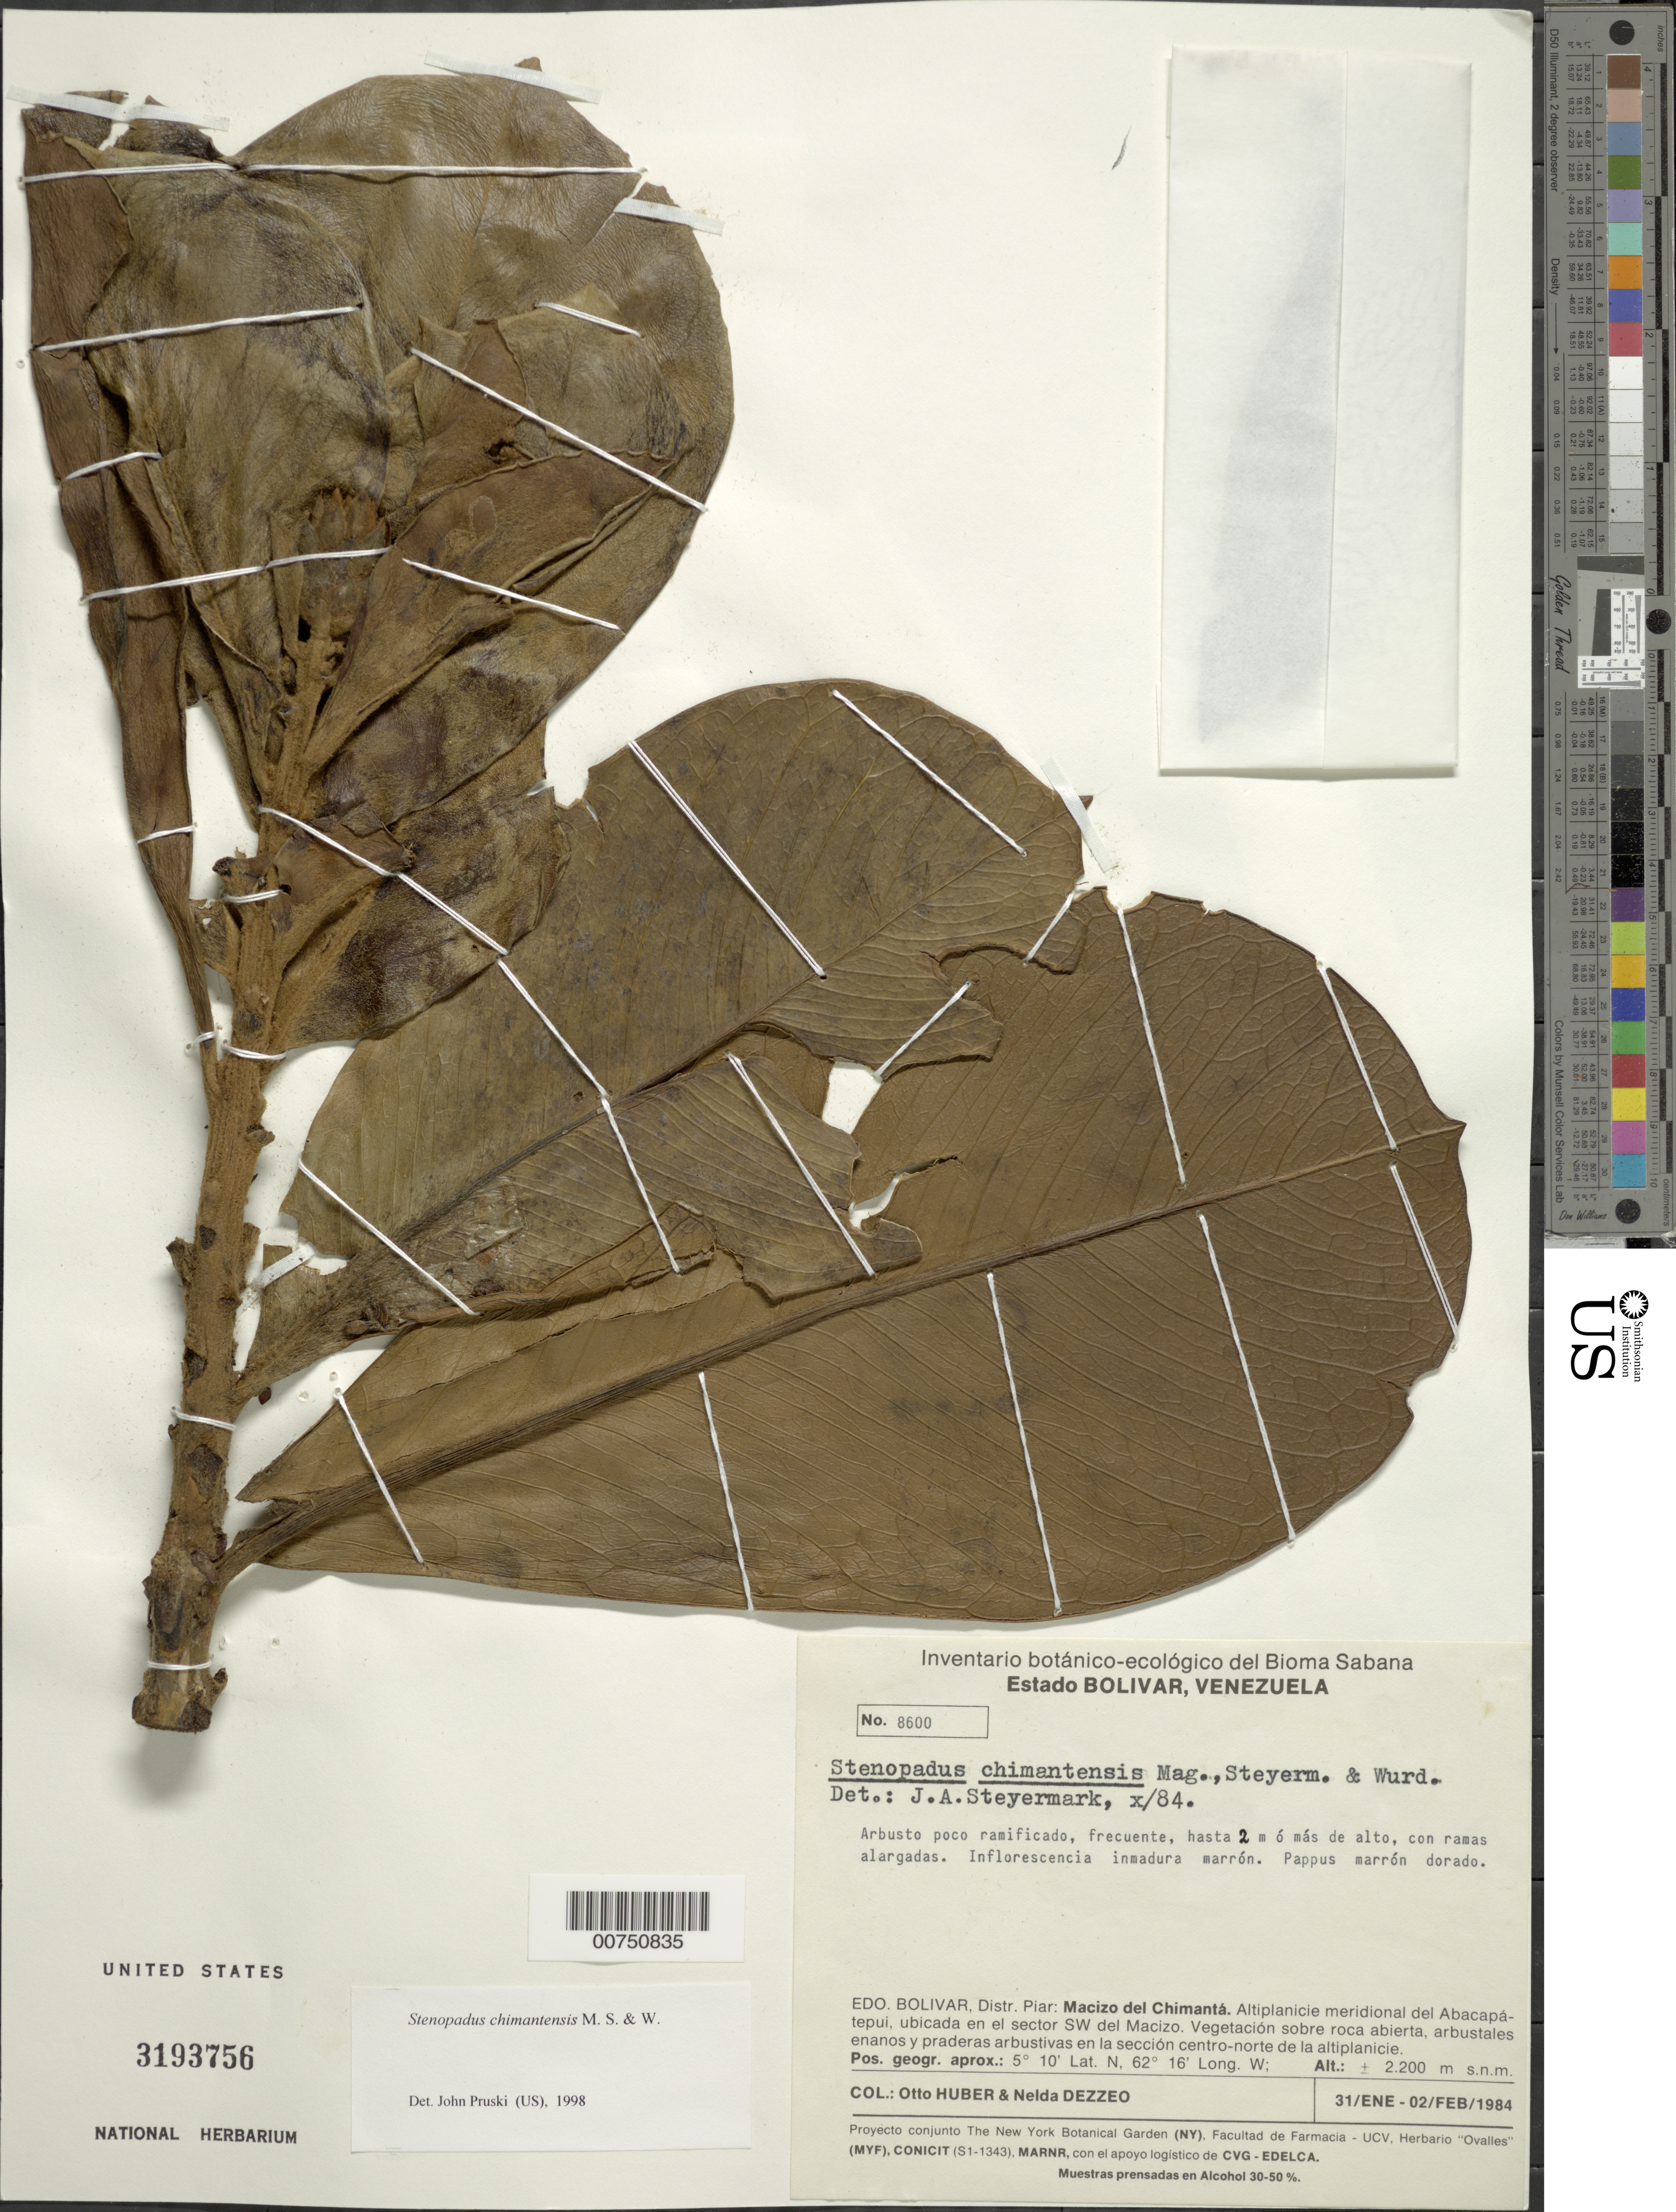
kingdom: Plantae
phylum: Tracheophyta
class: Magnoliopsida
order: Asterales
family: Asteraceae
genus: Stenopadus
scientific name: Stenopadus chimantensis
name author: Maguire et al.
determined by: Pruski, J. F.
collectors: O. Huber & N. Dezzeo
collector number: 8600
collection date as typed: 31-Jan-84 to 2-Feb-84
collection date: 1984-01-31/1984-02-02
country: Venezuela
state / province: Bolívar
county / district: Piar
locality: Macizo del Chimantá, altiplanicie del Abacapá-tepuí, ubicada en el sector SW del Macizo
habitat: Altiplanicie. Vegetación sobre roca abierta, arbustales enanos y praderas arbustivas en la sección centro norte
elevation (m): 2200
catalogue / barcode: US 3193756